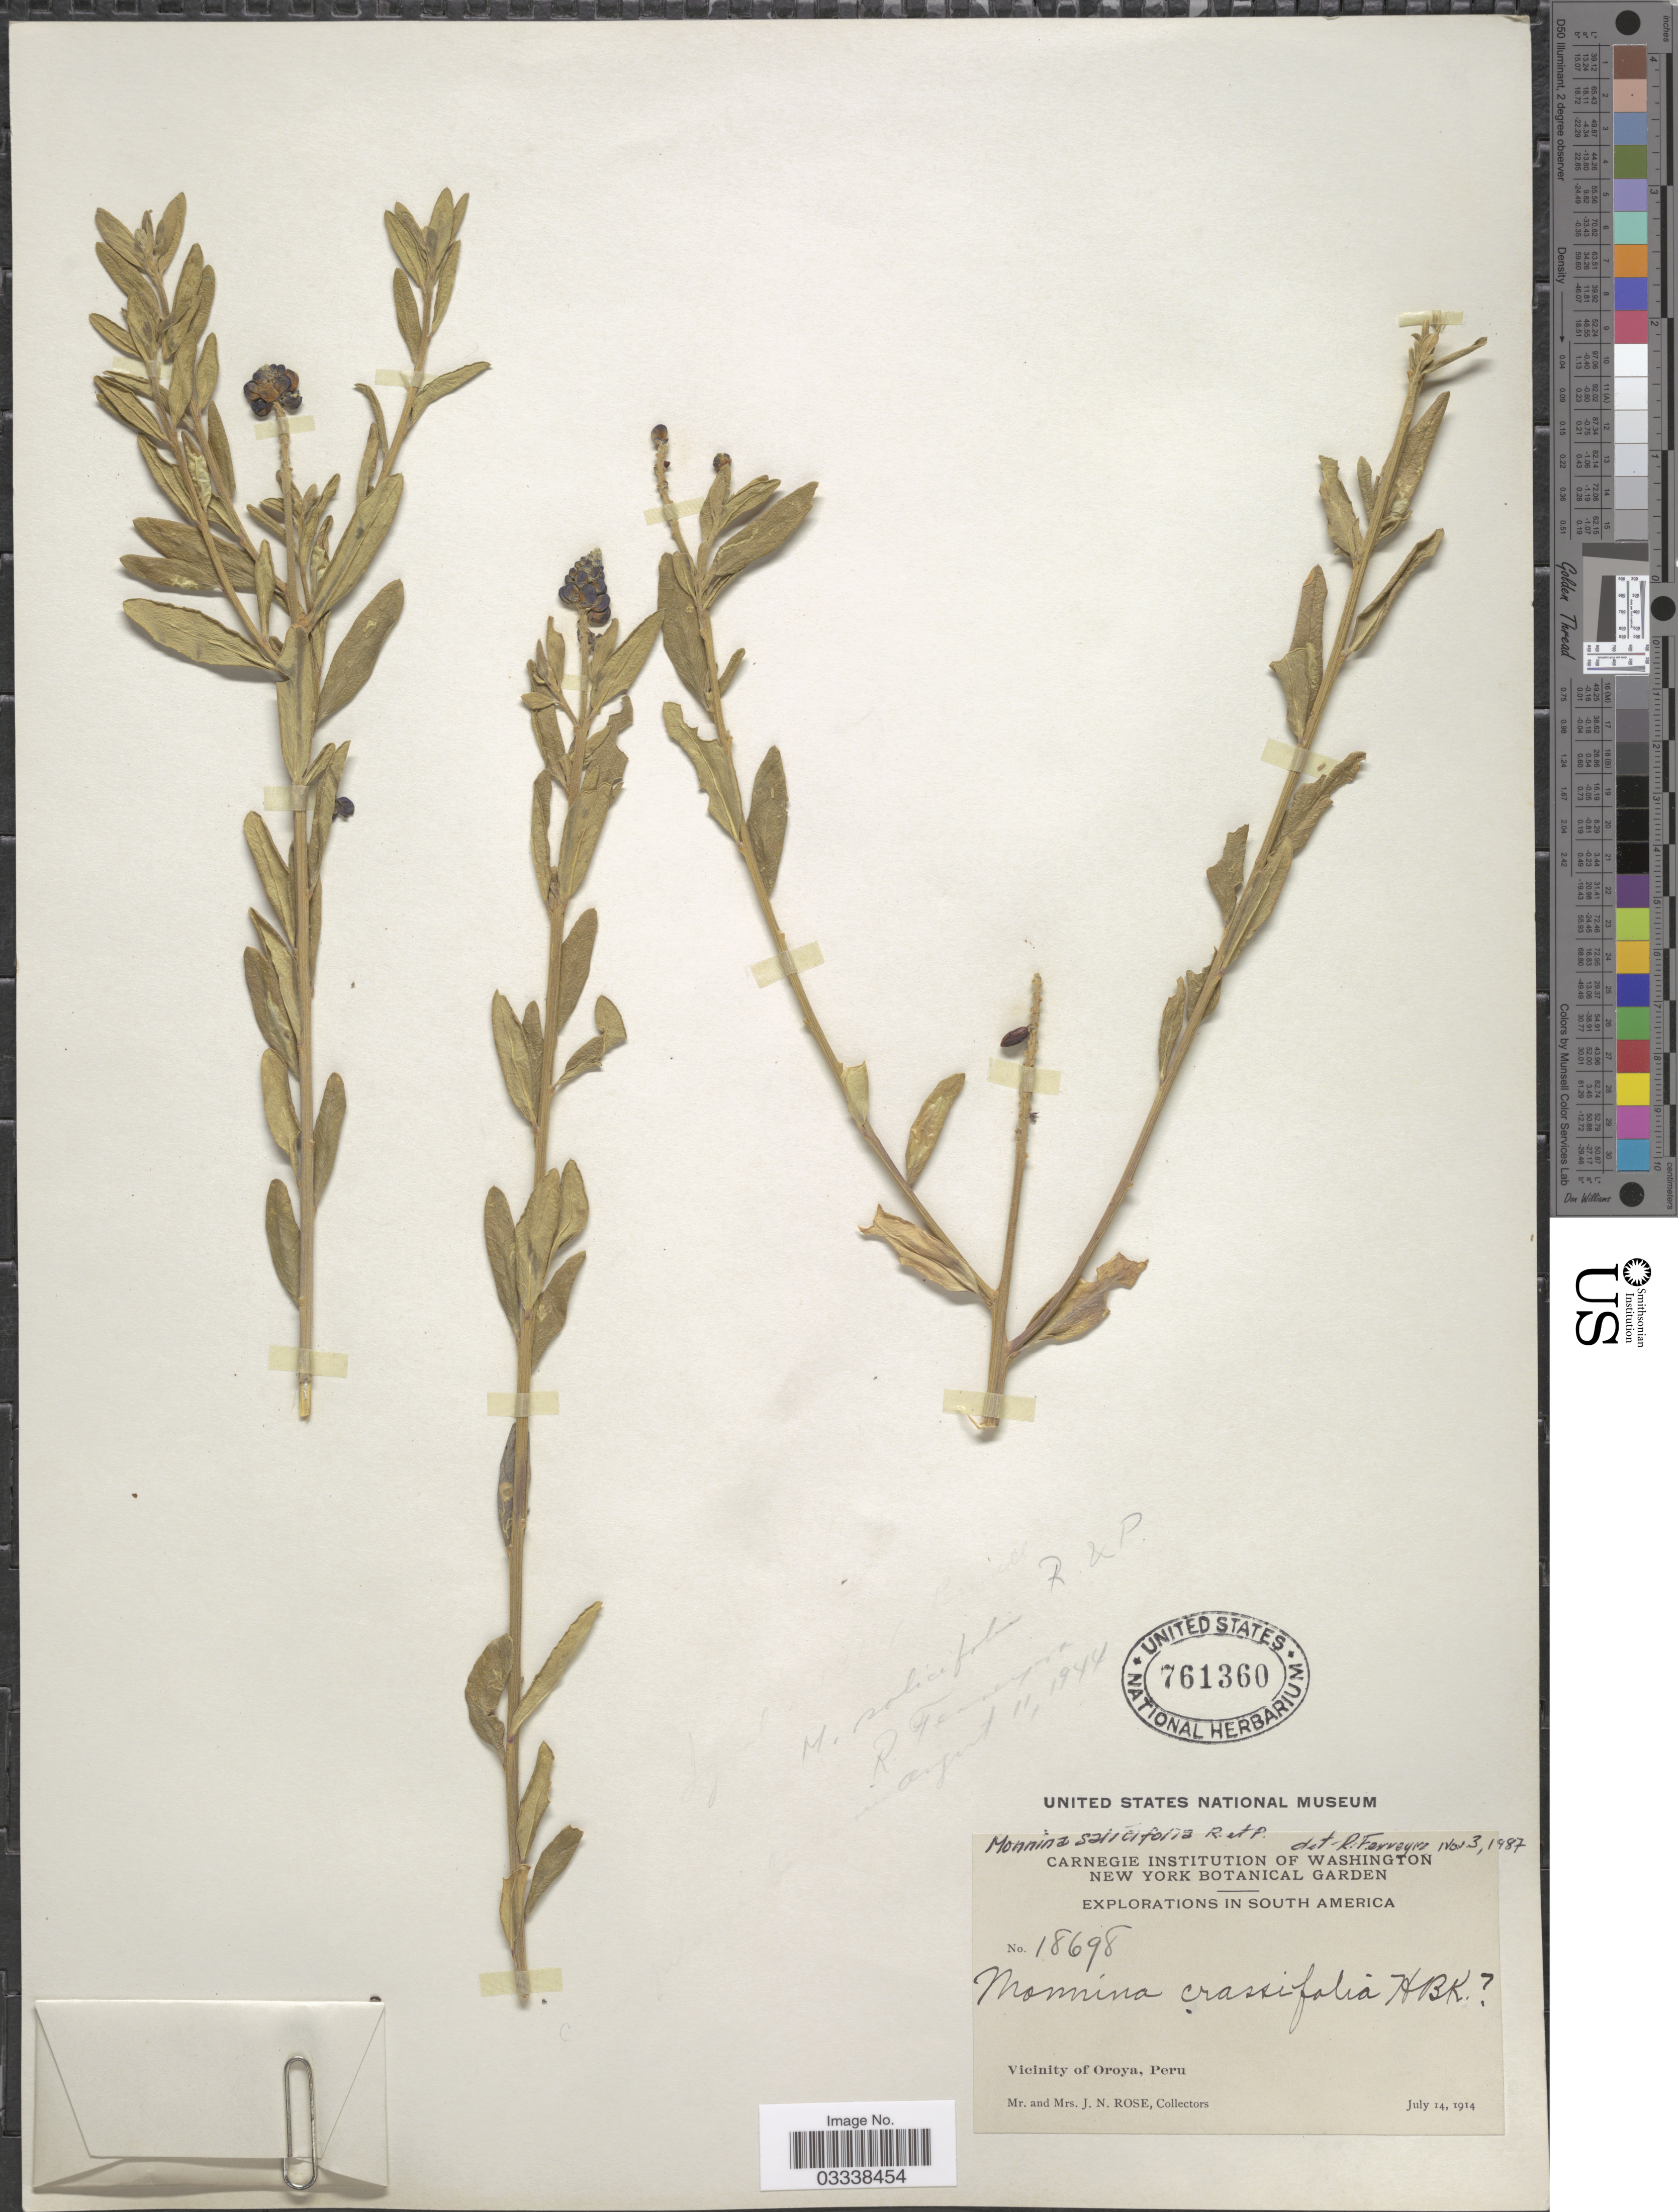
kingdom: Plantae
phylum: Tracheophyta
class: Magnoliopsida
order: Fabales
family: Polygalaceae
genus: Monnina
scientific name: Monnina salicifolia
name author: Ruiz & Pav.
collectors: J. N. Rose & L. B. Rose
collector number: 18698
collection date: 1914-07-14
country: Peru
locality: Vicinity of Oroya.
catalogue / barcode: US 761360